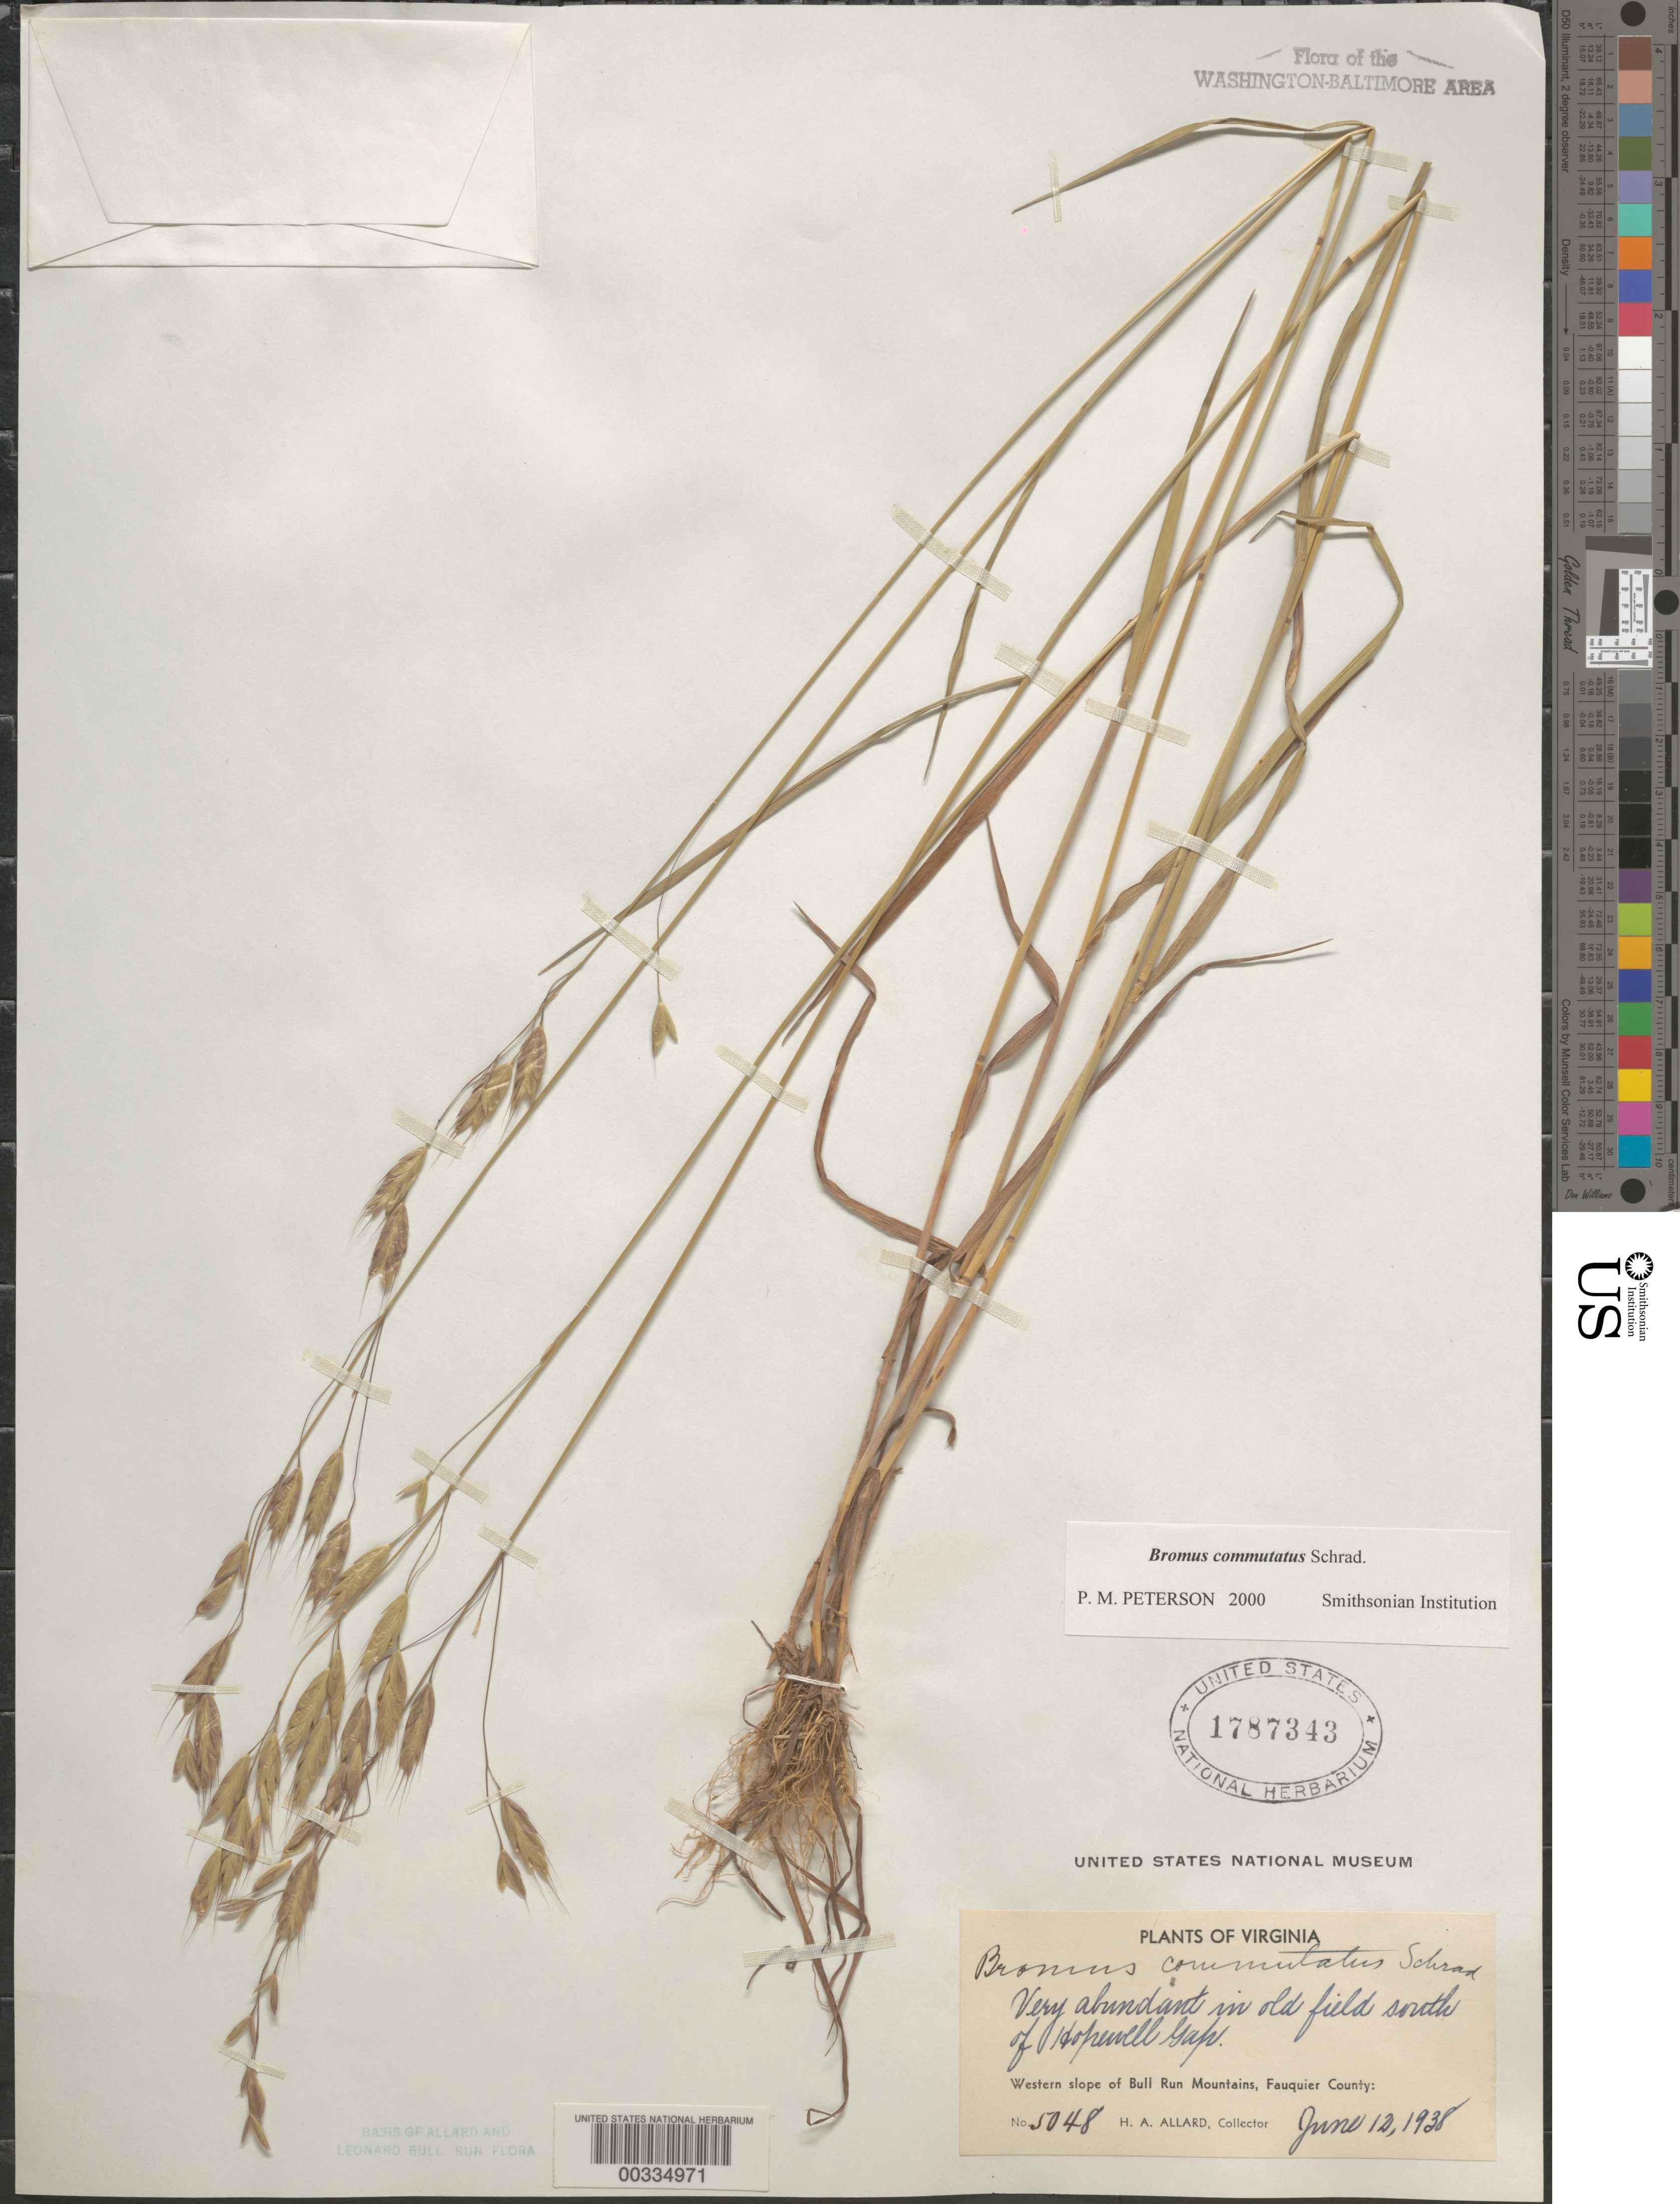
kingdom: Plantae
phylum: Tracheophyta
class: Liliopsida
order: Poales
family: Poaceae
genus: Bromus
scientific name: Bromus commutatus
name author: Schrad.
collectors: H. A. Allard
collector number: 5048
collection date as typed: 12 Jun 1938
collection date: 1938-06-12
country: United States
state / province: Virginia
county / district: Fauquier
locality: South of Hopewell Gap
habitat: In old field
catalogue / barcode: US 1787343